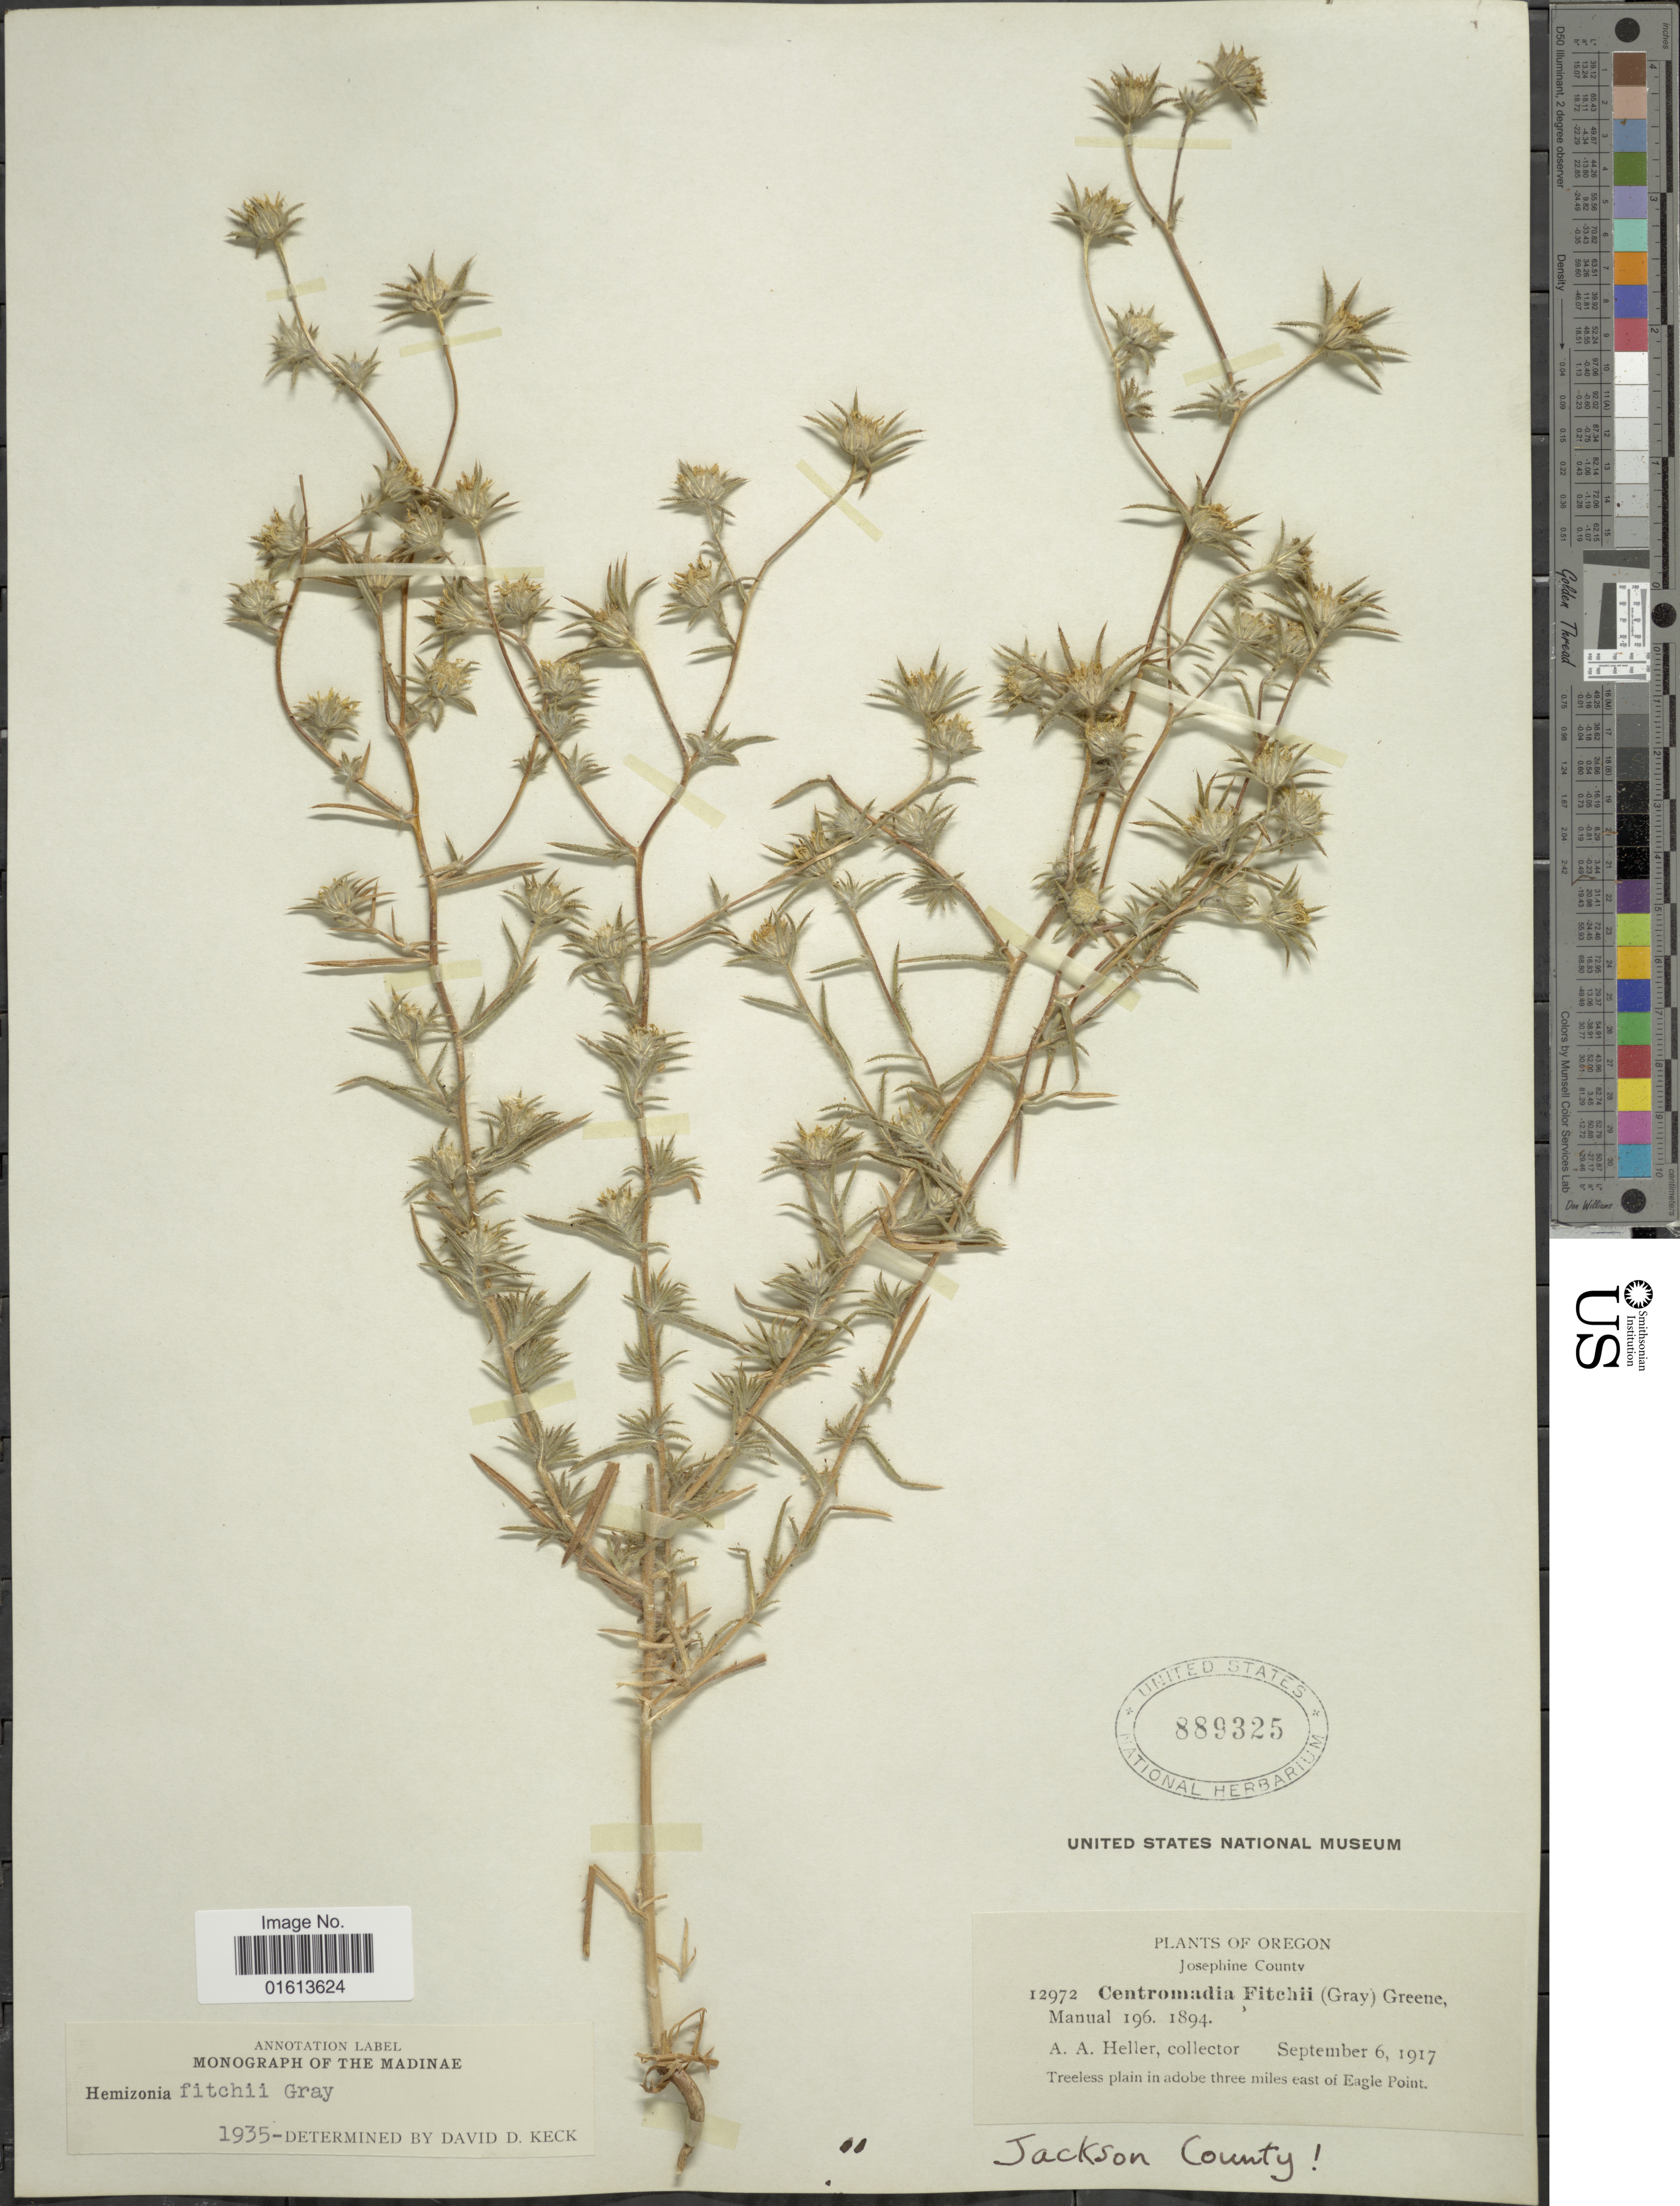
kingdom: Plantae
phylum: Tracheophyta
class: Magnoliopsida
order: Asterales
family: Asteraceae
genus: Centromadia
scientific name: Centromadia fitchii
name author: (A. Gray) Greene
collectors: A. A. Heller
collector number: I2972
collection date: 1917-09-06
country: United States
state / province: Oregon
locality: Oregon. Josephine County. Treeless plain in adove three miles east of Eagle Point. Jackson County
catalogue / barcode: US 889325